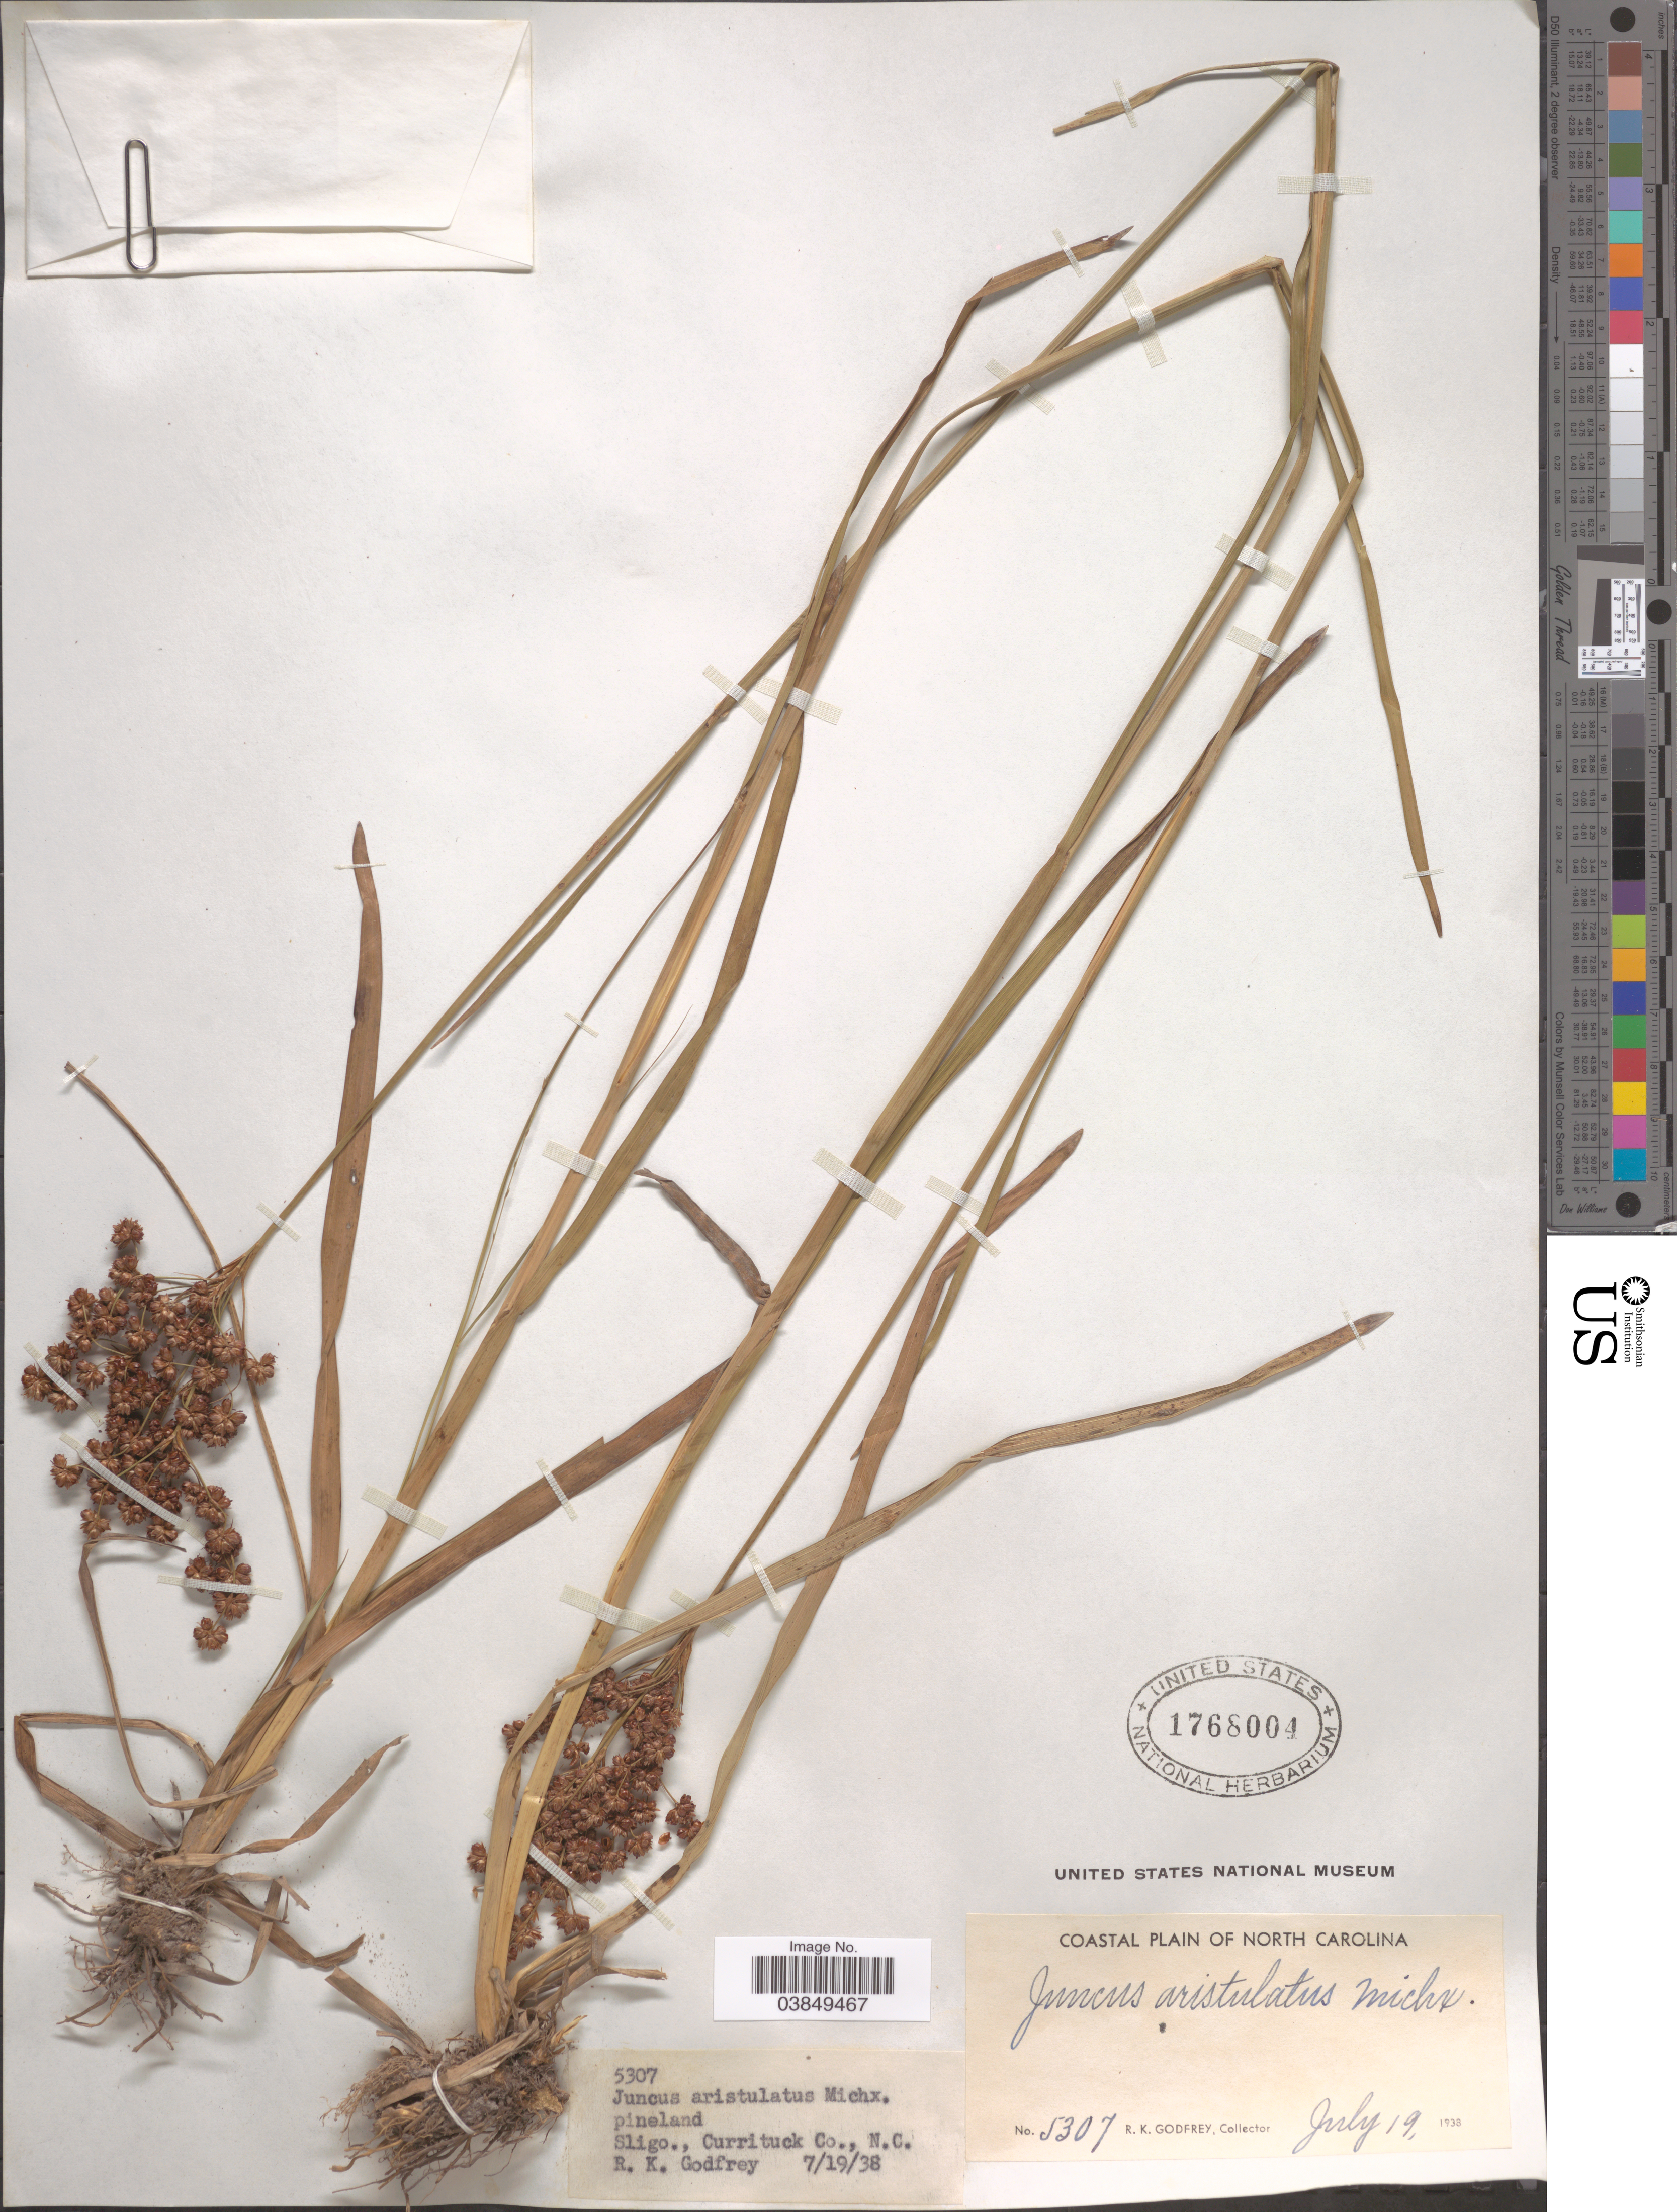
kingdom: Plantae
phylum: Tracheophyta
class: Liliopsida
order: Poales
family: Juncaceae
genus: Juncus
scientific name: Juncus aristulatus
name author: Michx.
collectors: R. K. Godfrey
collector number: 5307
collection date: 1938-07-19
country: United States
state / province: North Carolina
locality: Coastal Plain of North Carolina. Sligo., Currituck Co.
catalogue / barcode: US 1768004